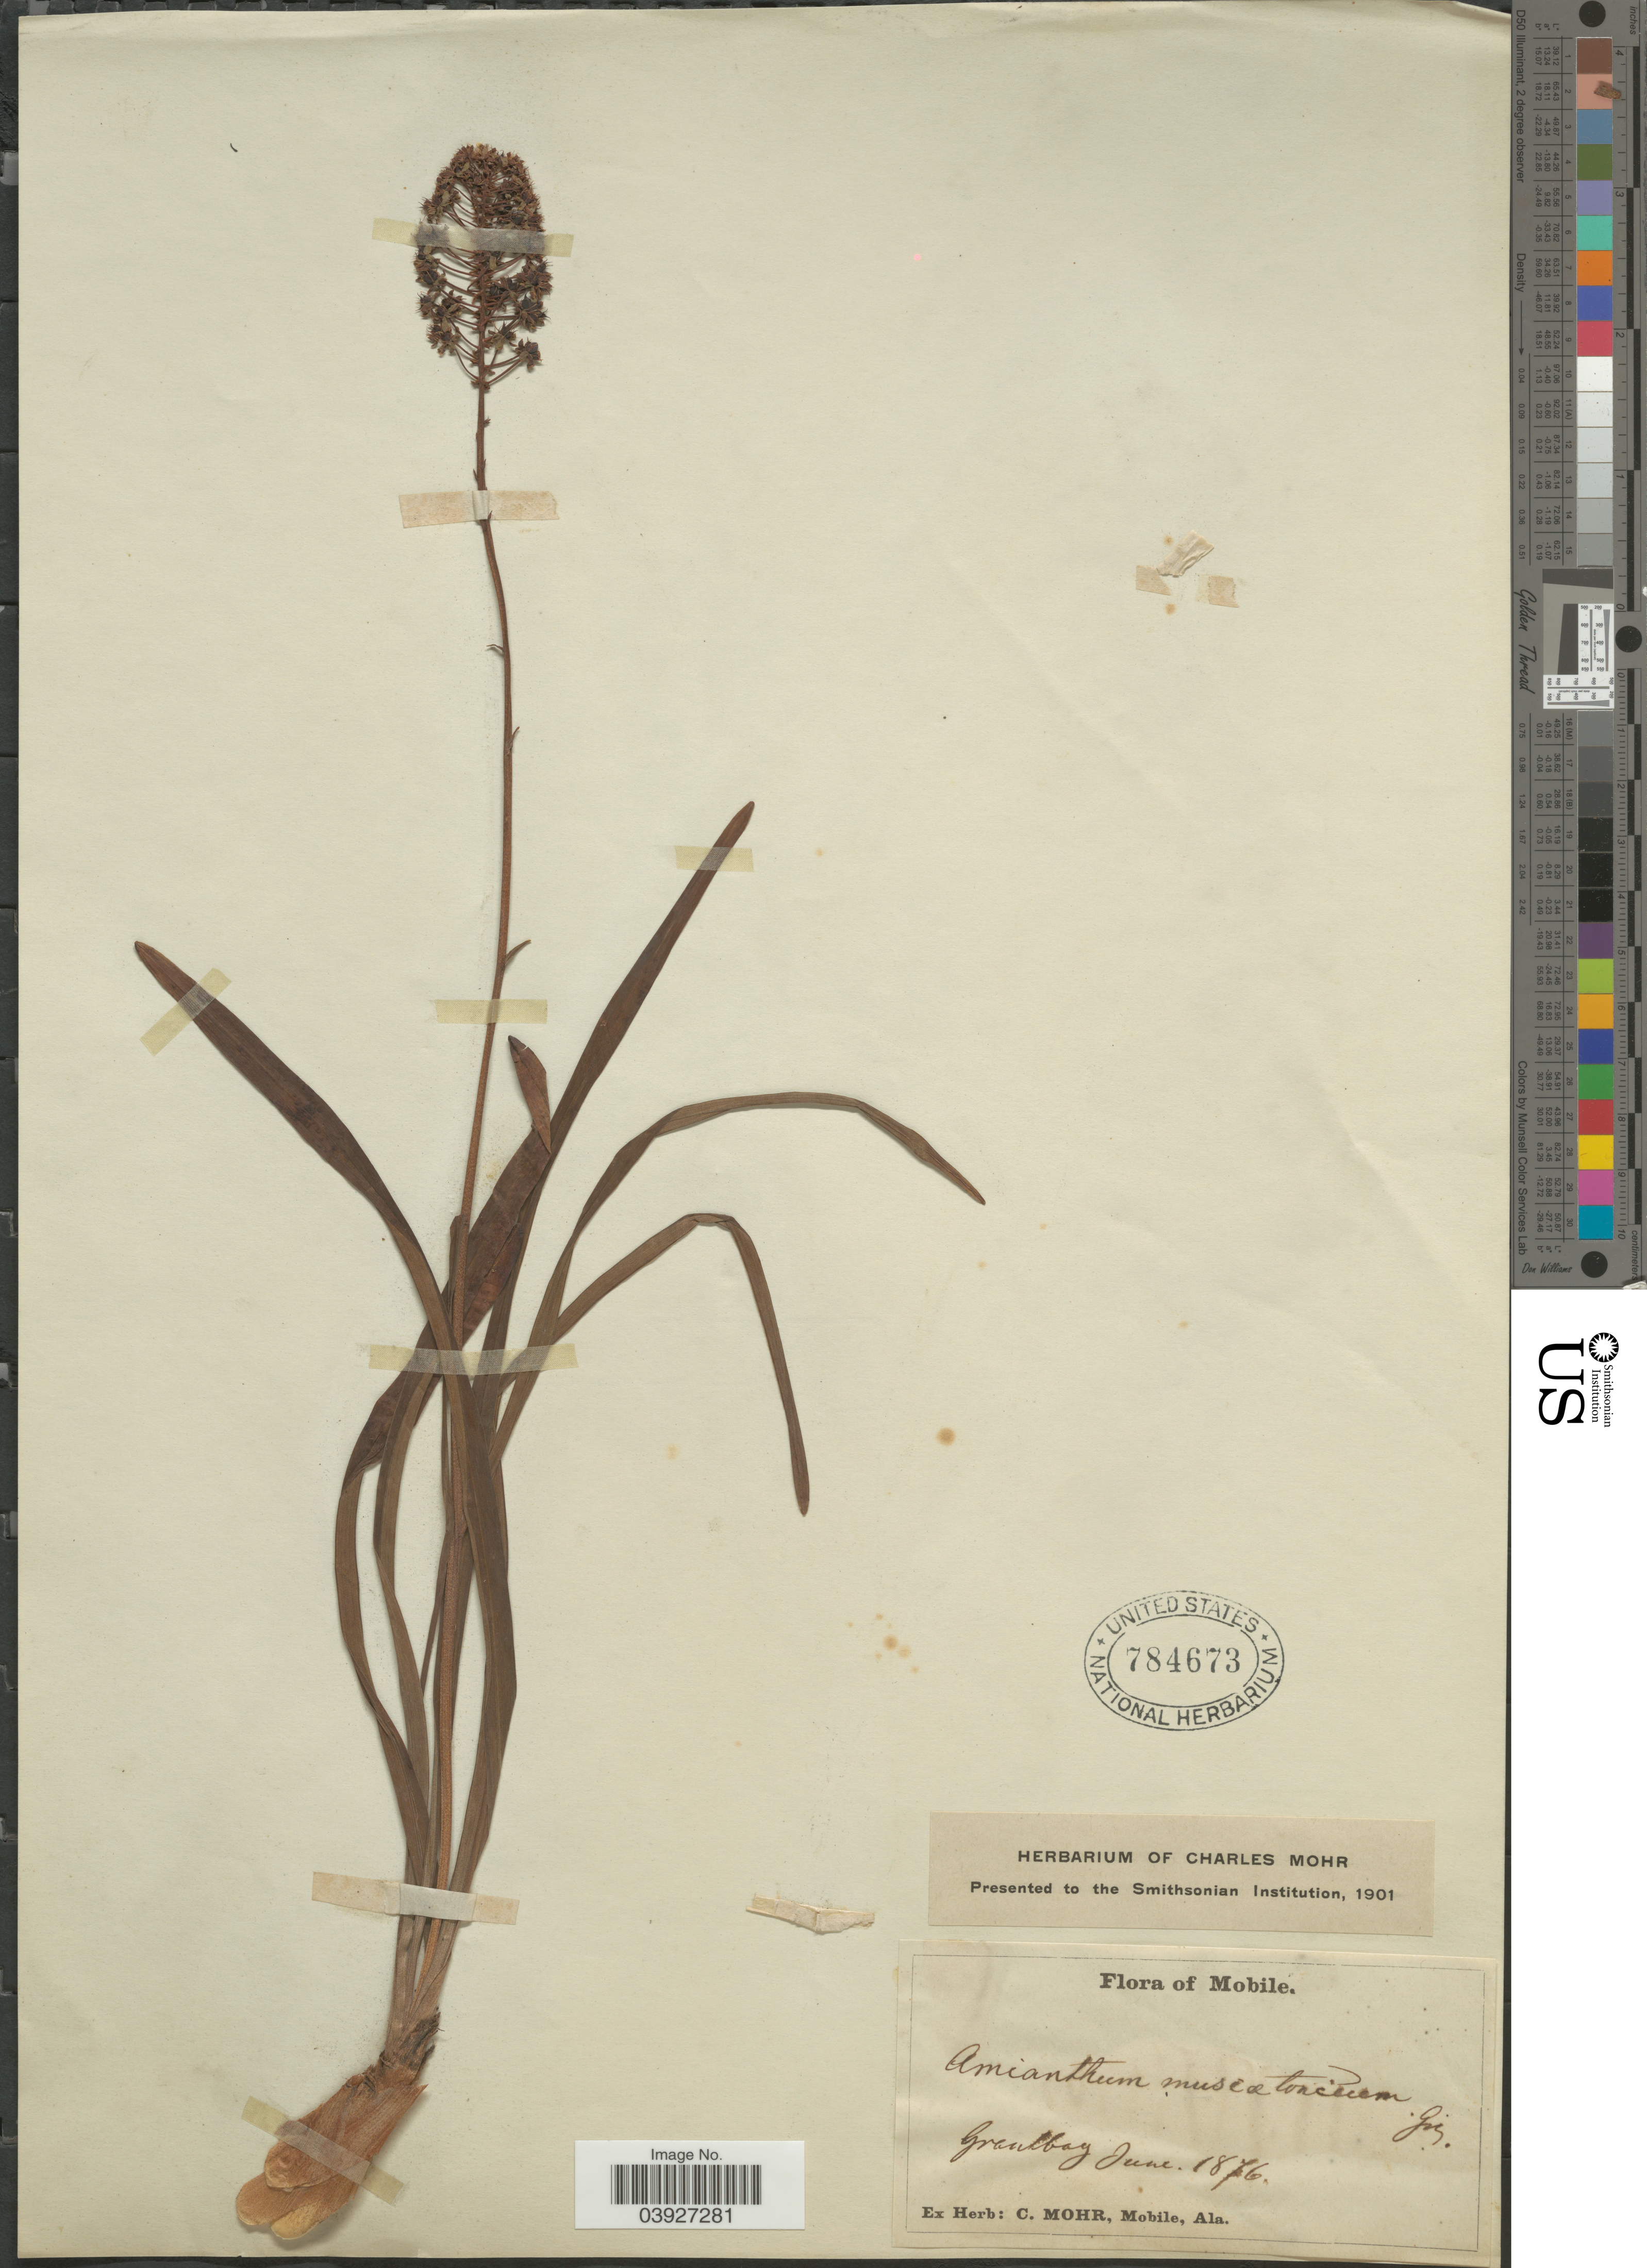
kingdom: Plantae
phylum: Tracheophyta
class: Liliopsida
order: Liliales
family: Melanthiaceae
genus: Amianthium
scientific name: Amianthium muscitoxicum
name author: (Walter) A. Gray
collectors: Mohr, C. T. (herbarium)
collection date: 1876-06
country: United States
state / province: Alabama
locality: Mobile. Grandbay.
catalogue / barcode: US 784673